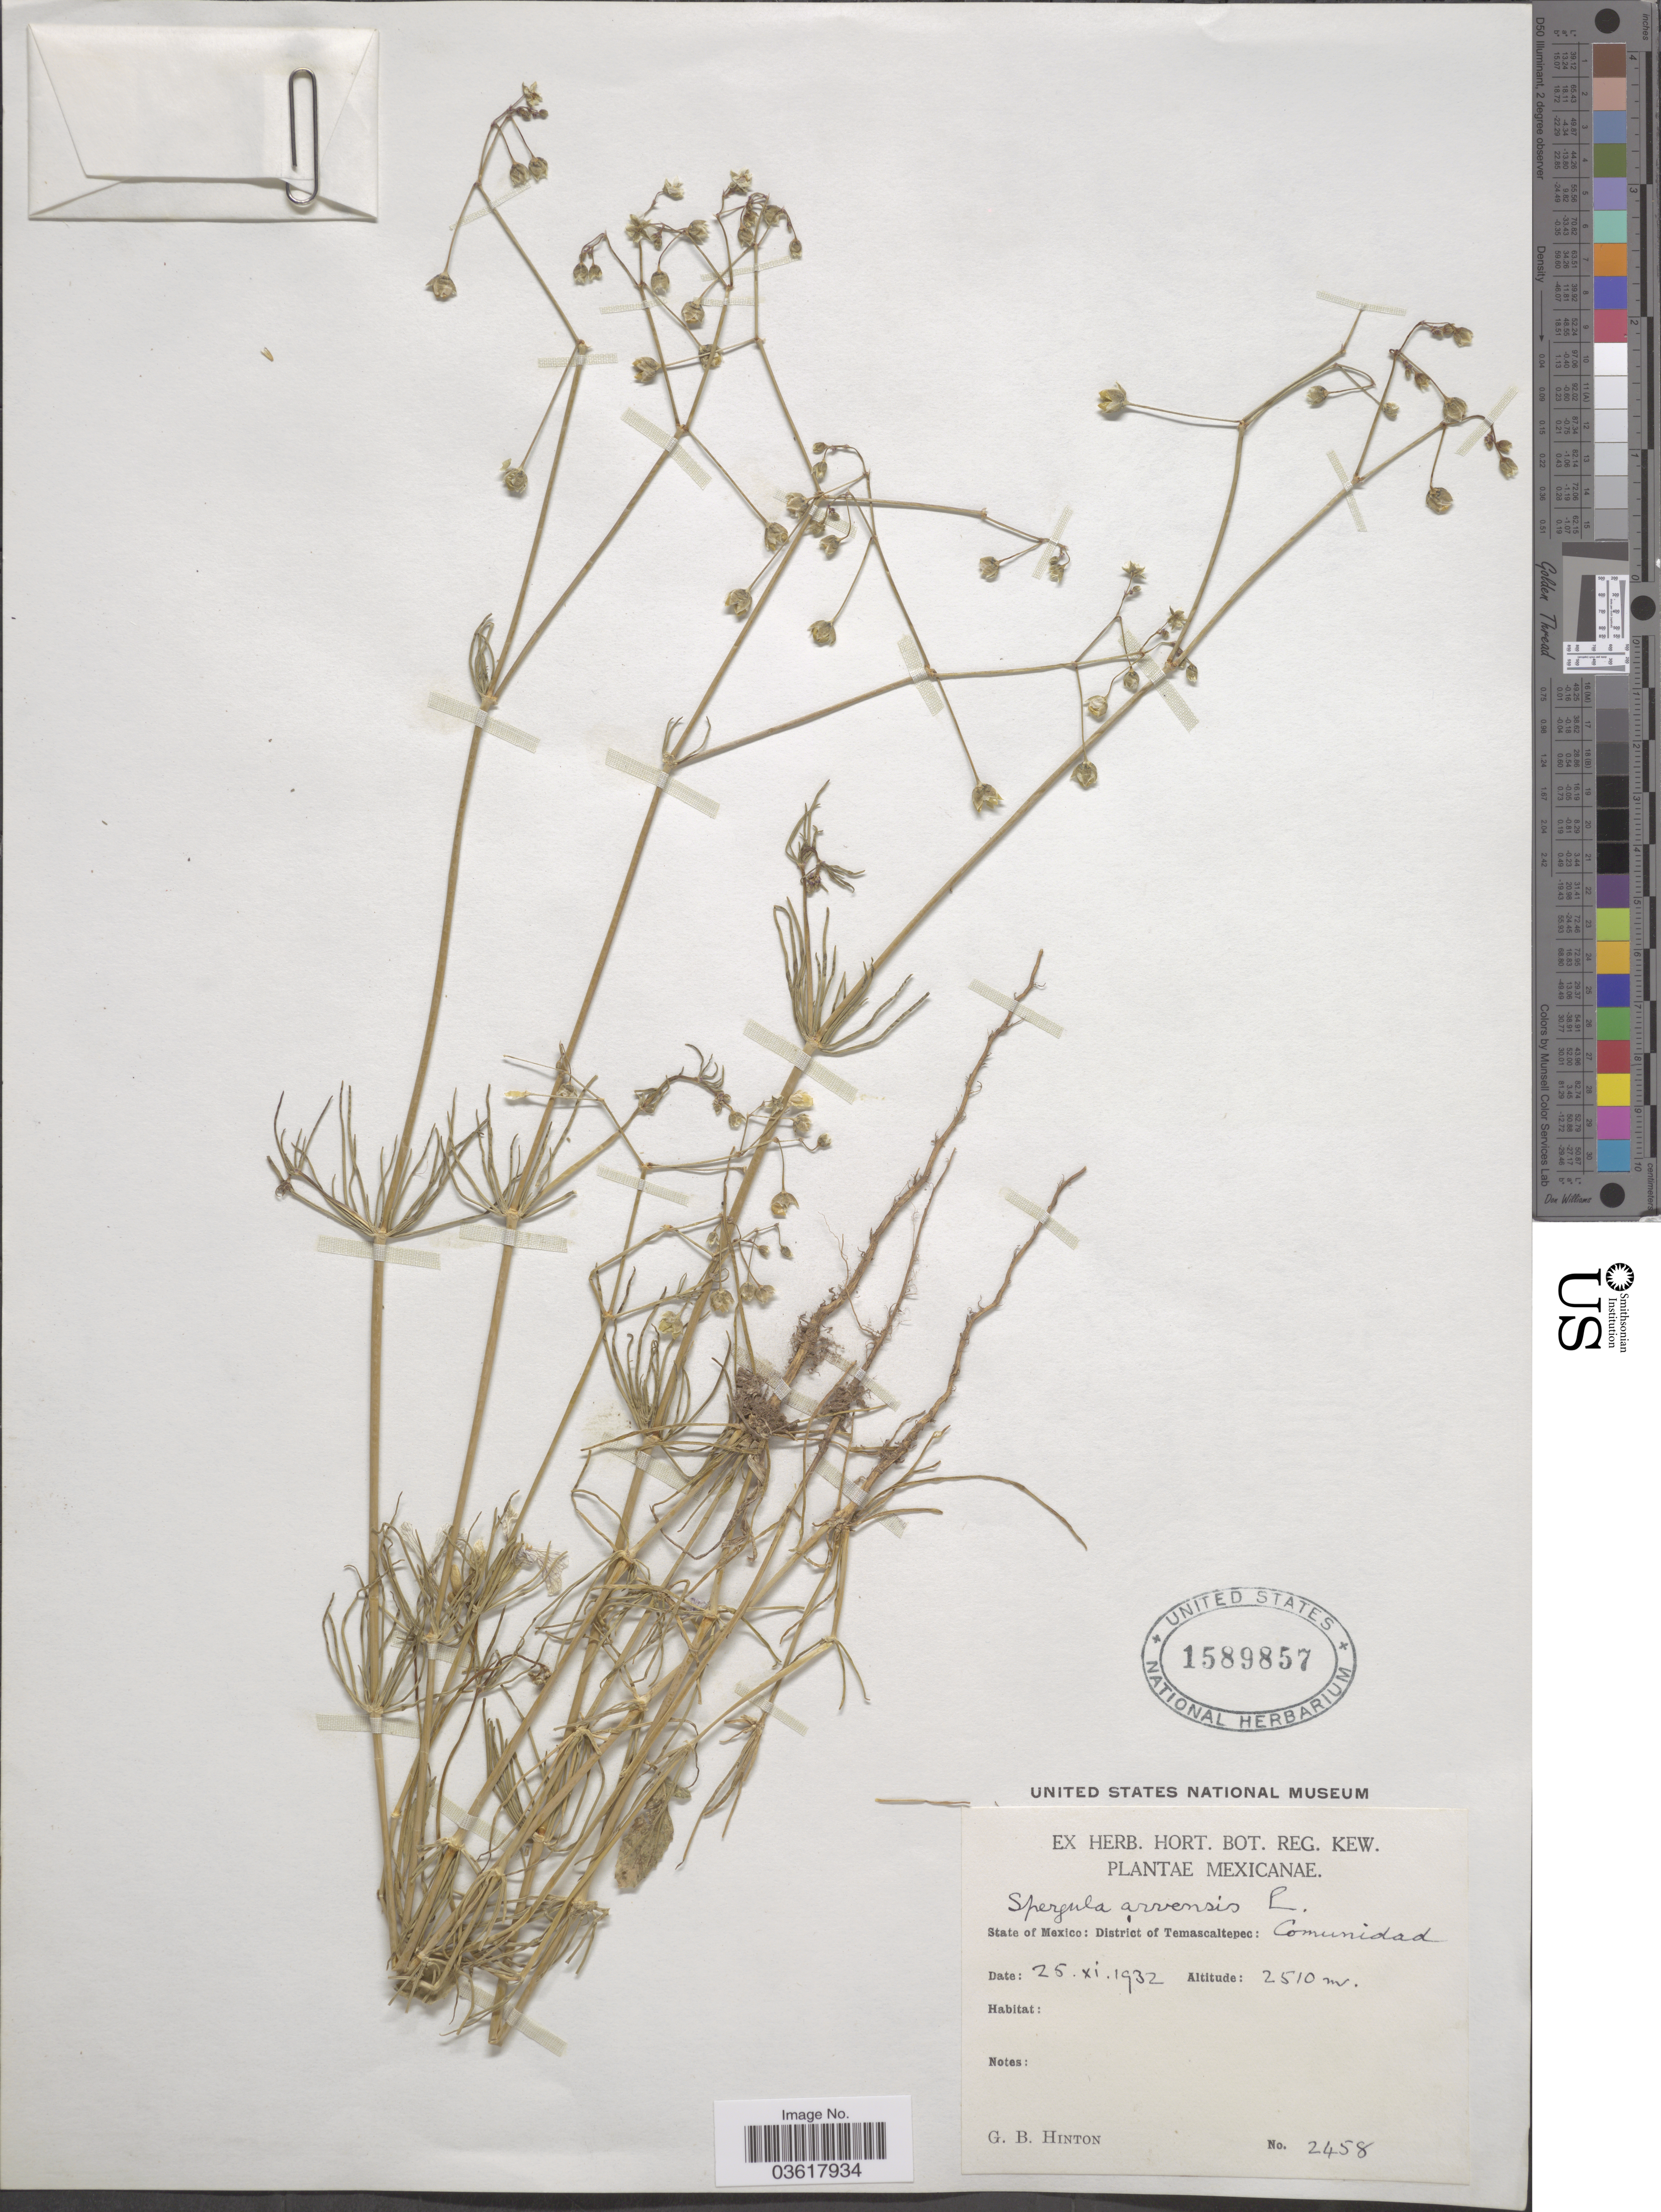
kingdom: Plantae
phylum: Tracheophyta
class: Magnoliopsida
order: Caryophyllales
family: Caryophyllaceae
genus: Spergula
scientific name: Spergula arvensis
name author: L.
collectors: G. B. Hinton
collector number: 2458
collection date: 1932-11-26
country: Mexico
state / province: México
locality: District of Temascaltepec: Comunidad.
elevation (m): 2510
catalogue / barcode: US 1589857